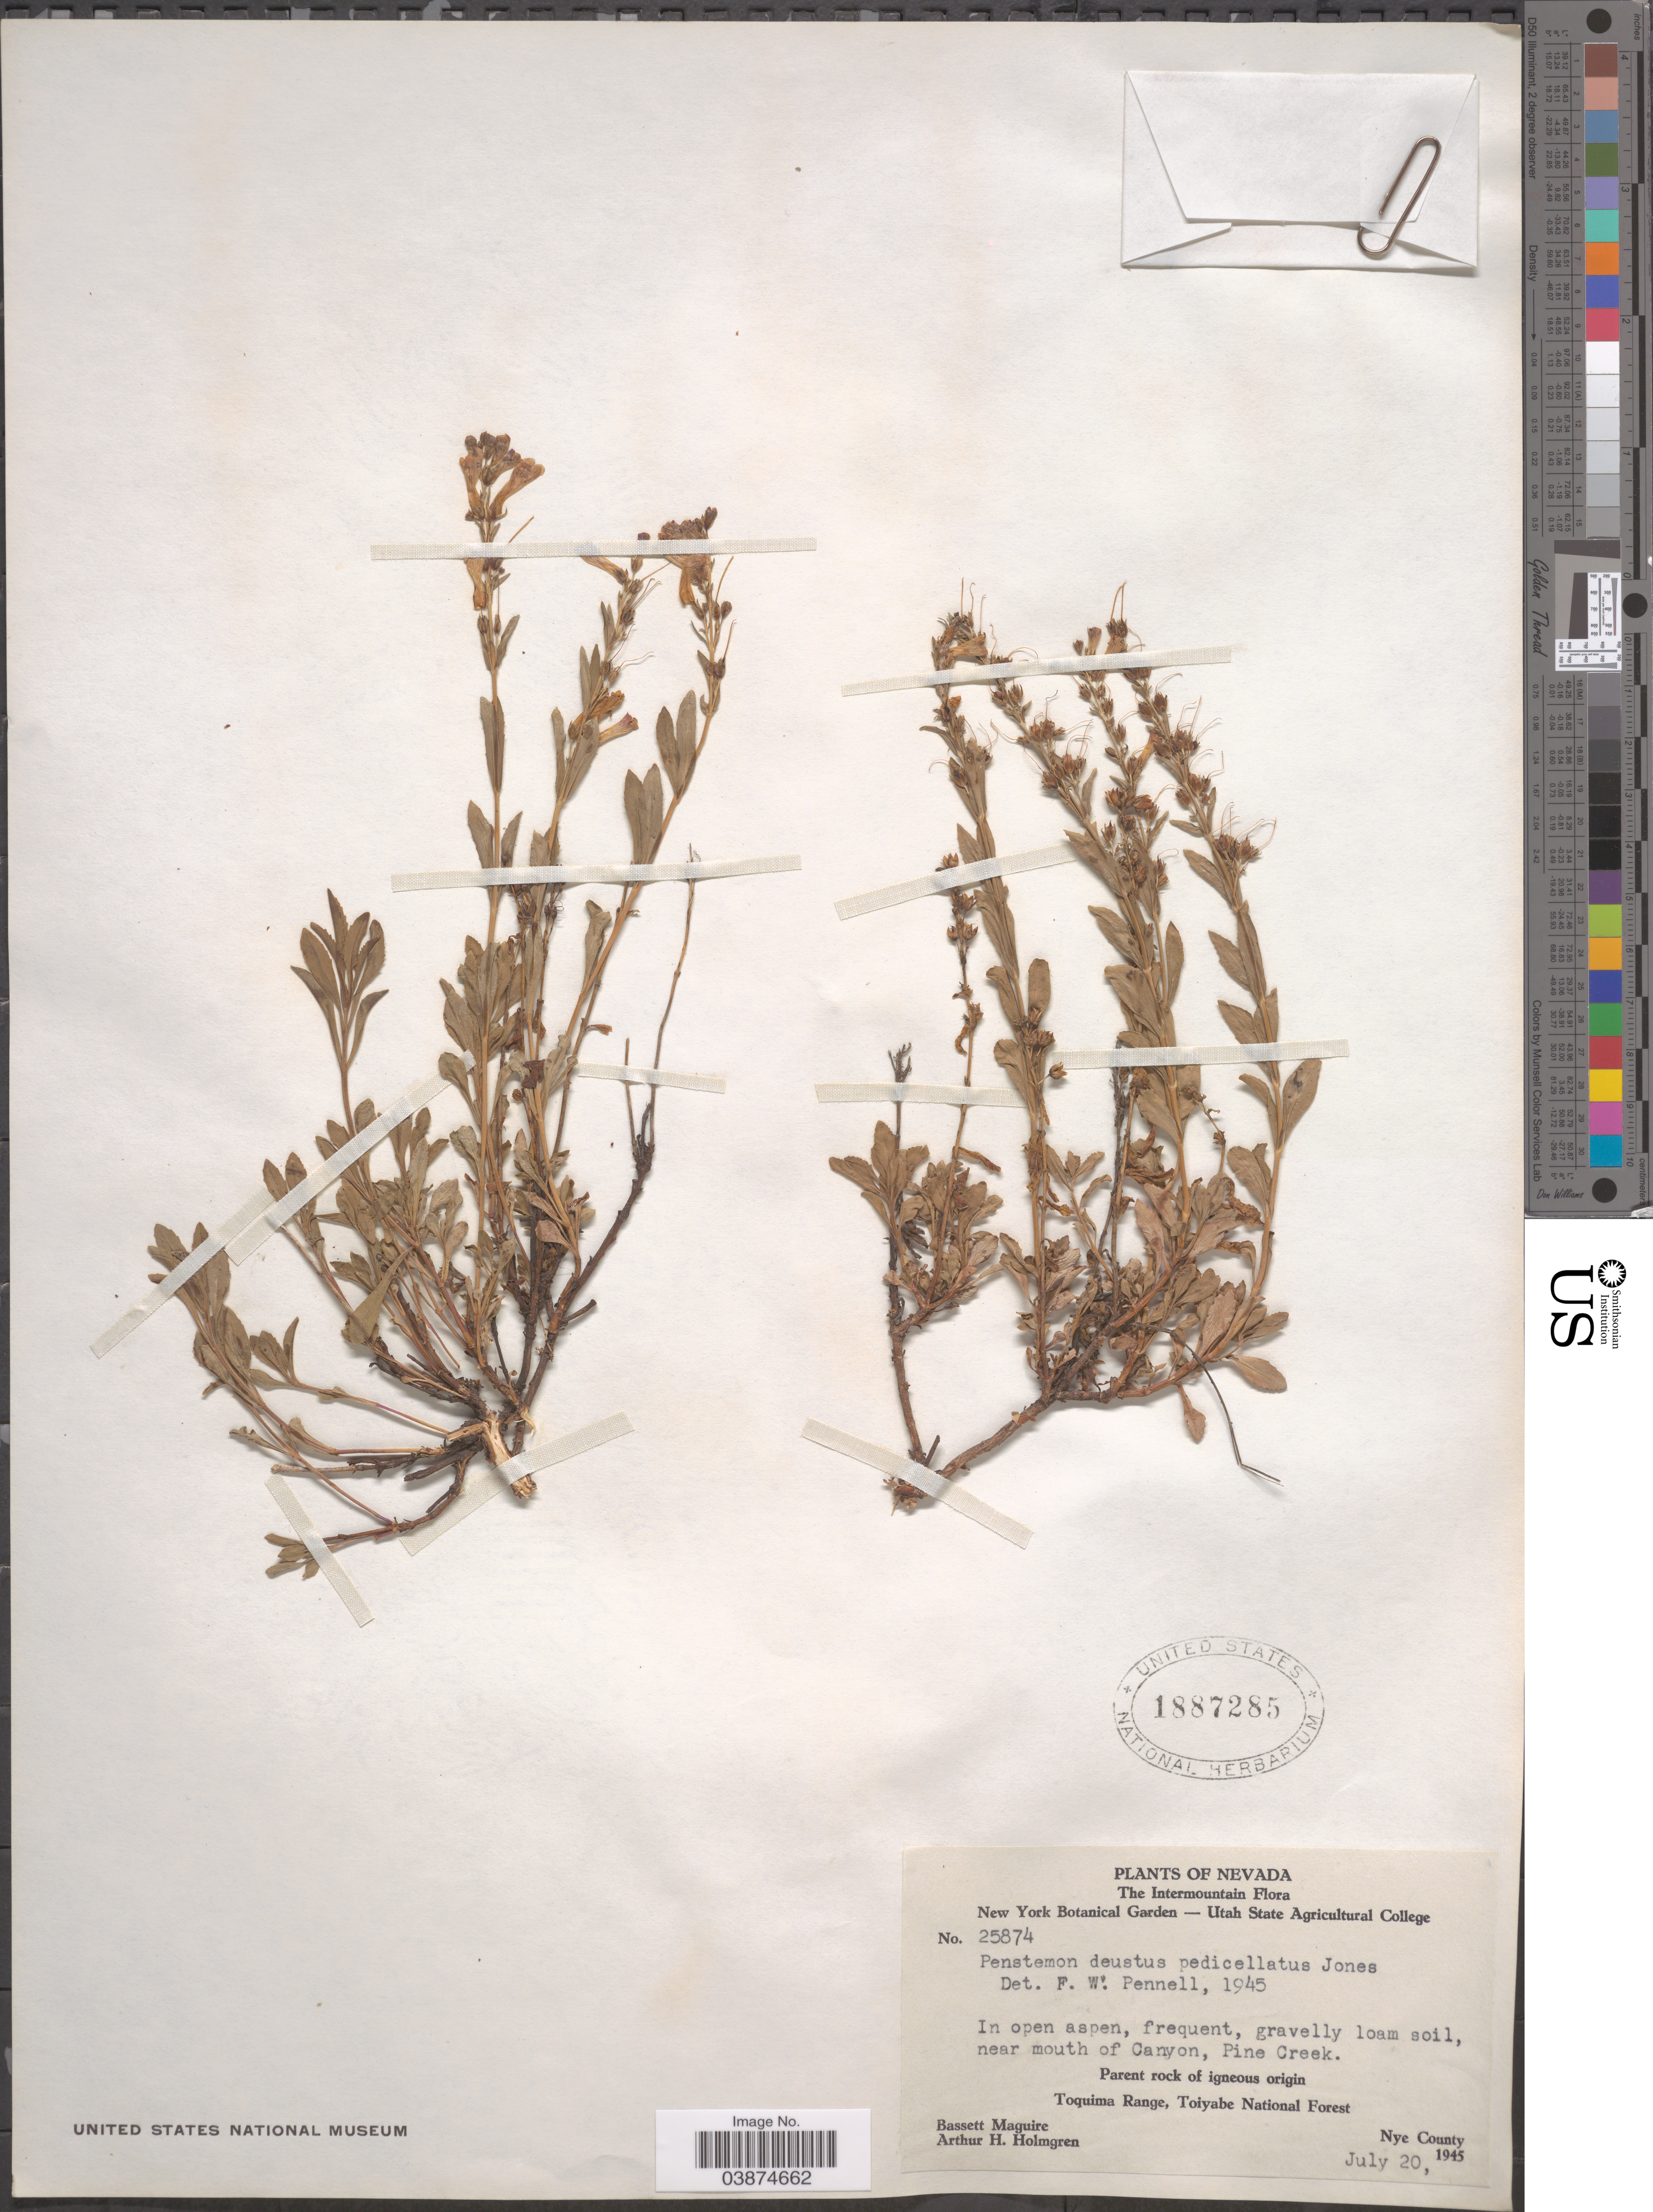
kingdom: Plantae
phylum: Tracheophyta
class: Magnoliopsida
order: Lamiales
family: Plantaginaceae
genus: Penstemon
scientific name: Penstemon deustus var. pedicellatus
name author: M.E. Jones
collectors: B. Maguire & A. H. Holmgren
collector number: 25874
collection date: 1945-07-20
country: United States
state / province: Nevada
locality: The Intermountain. Near mouth of Canyon, Pine Creek. Toquima Range, Toiyabe National Forest. Nye County.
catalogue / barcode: US 1887285